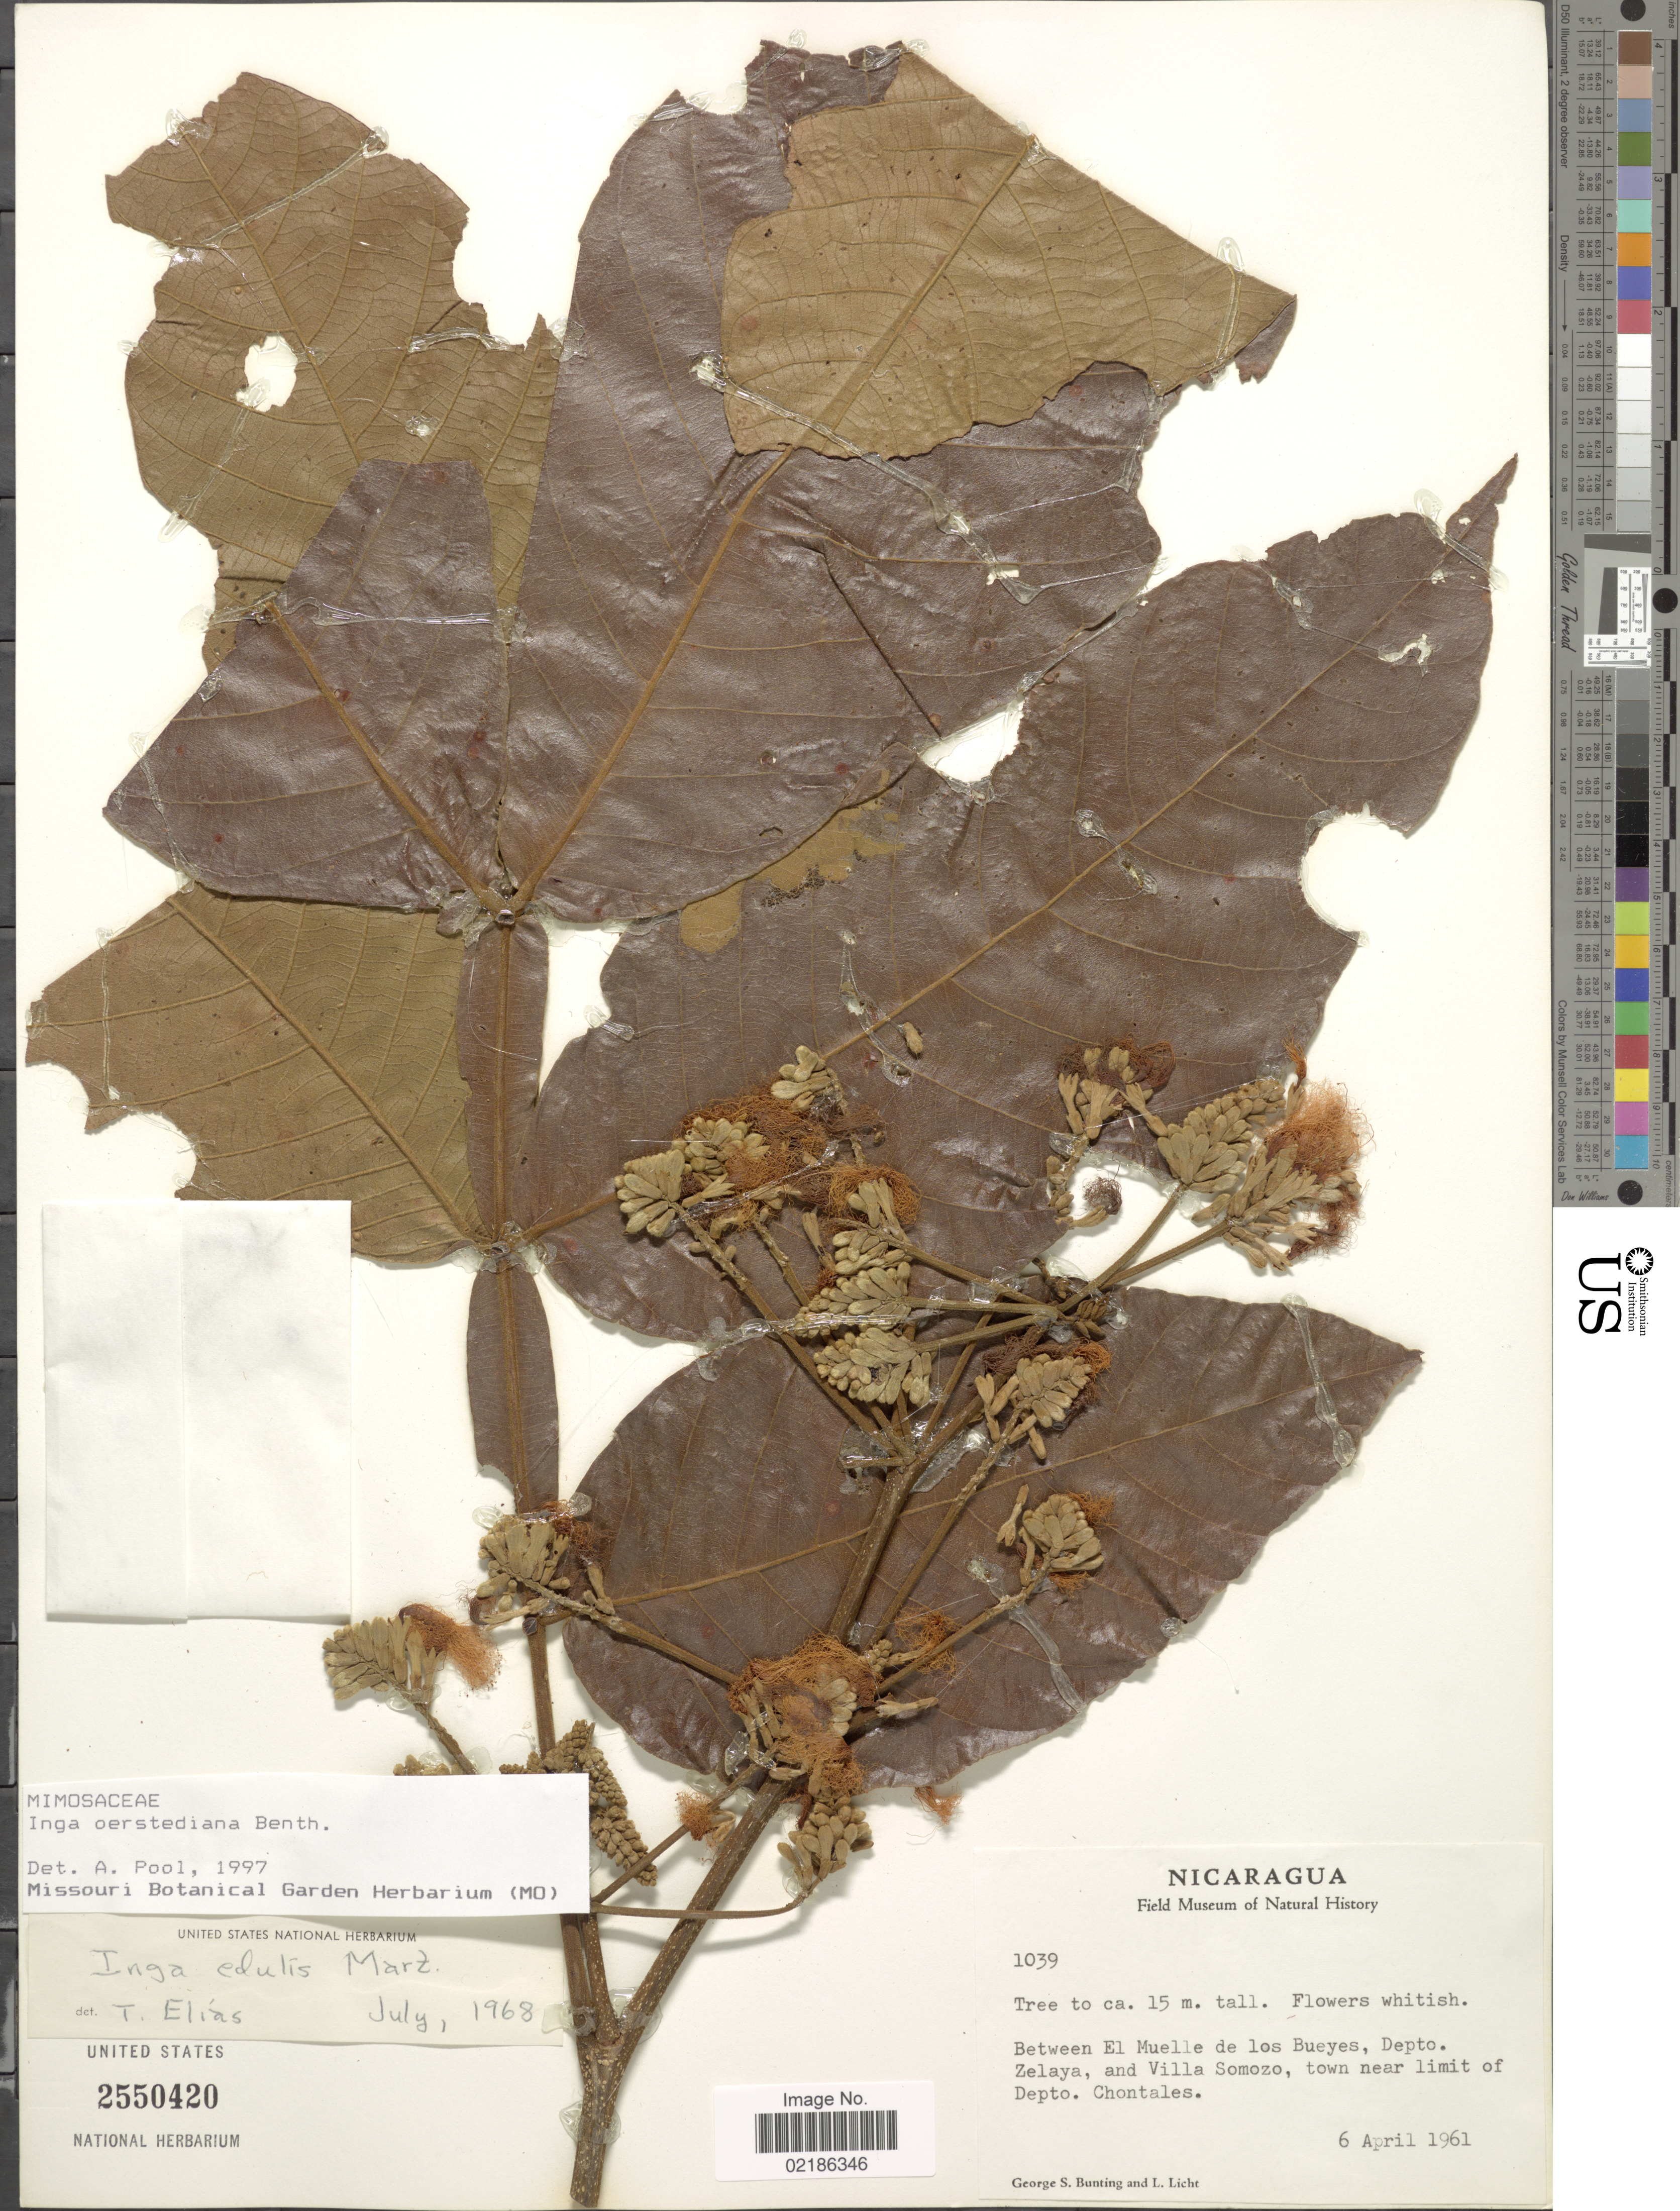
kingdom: Plantae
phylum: Tracheophyta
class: Magnoliopsida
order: Fabales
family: Fabaceae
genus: Inga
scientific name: Inga oerstediana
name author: Benth.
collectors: G. S. Bunting & L. Licht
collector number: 1039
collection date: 1961-04-06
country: Nicaragua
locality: Between El Muelle de los Bueyes, Depto. Zelaya, and Villa Somozo, town near limit of Depto. Chontales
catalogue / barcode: US 2550420